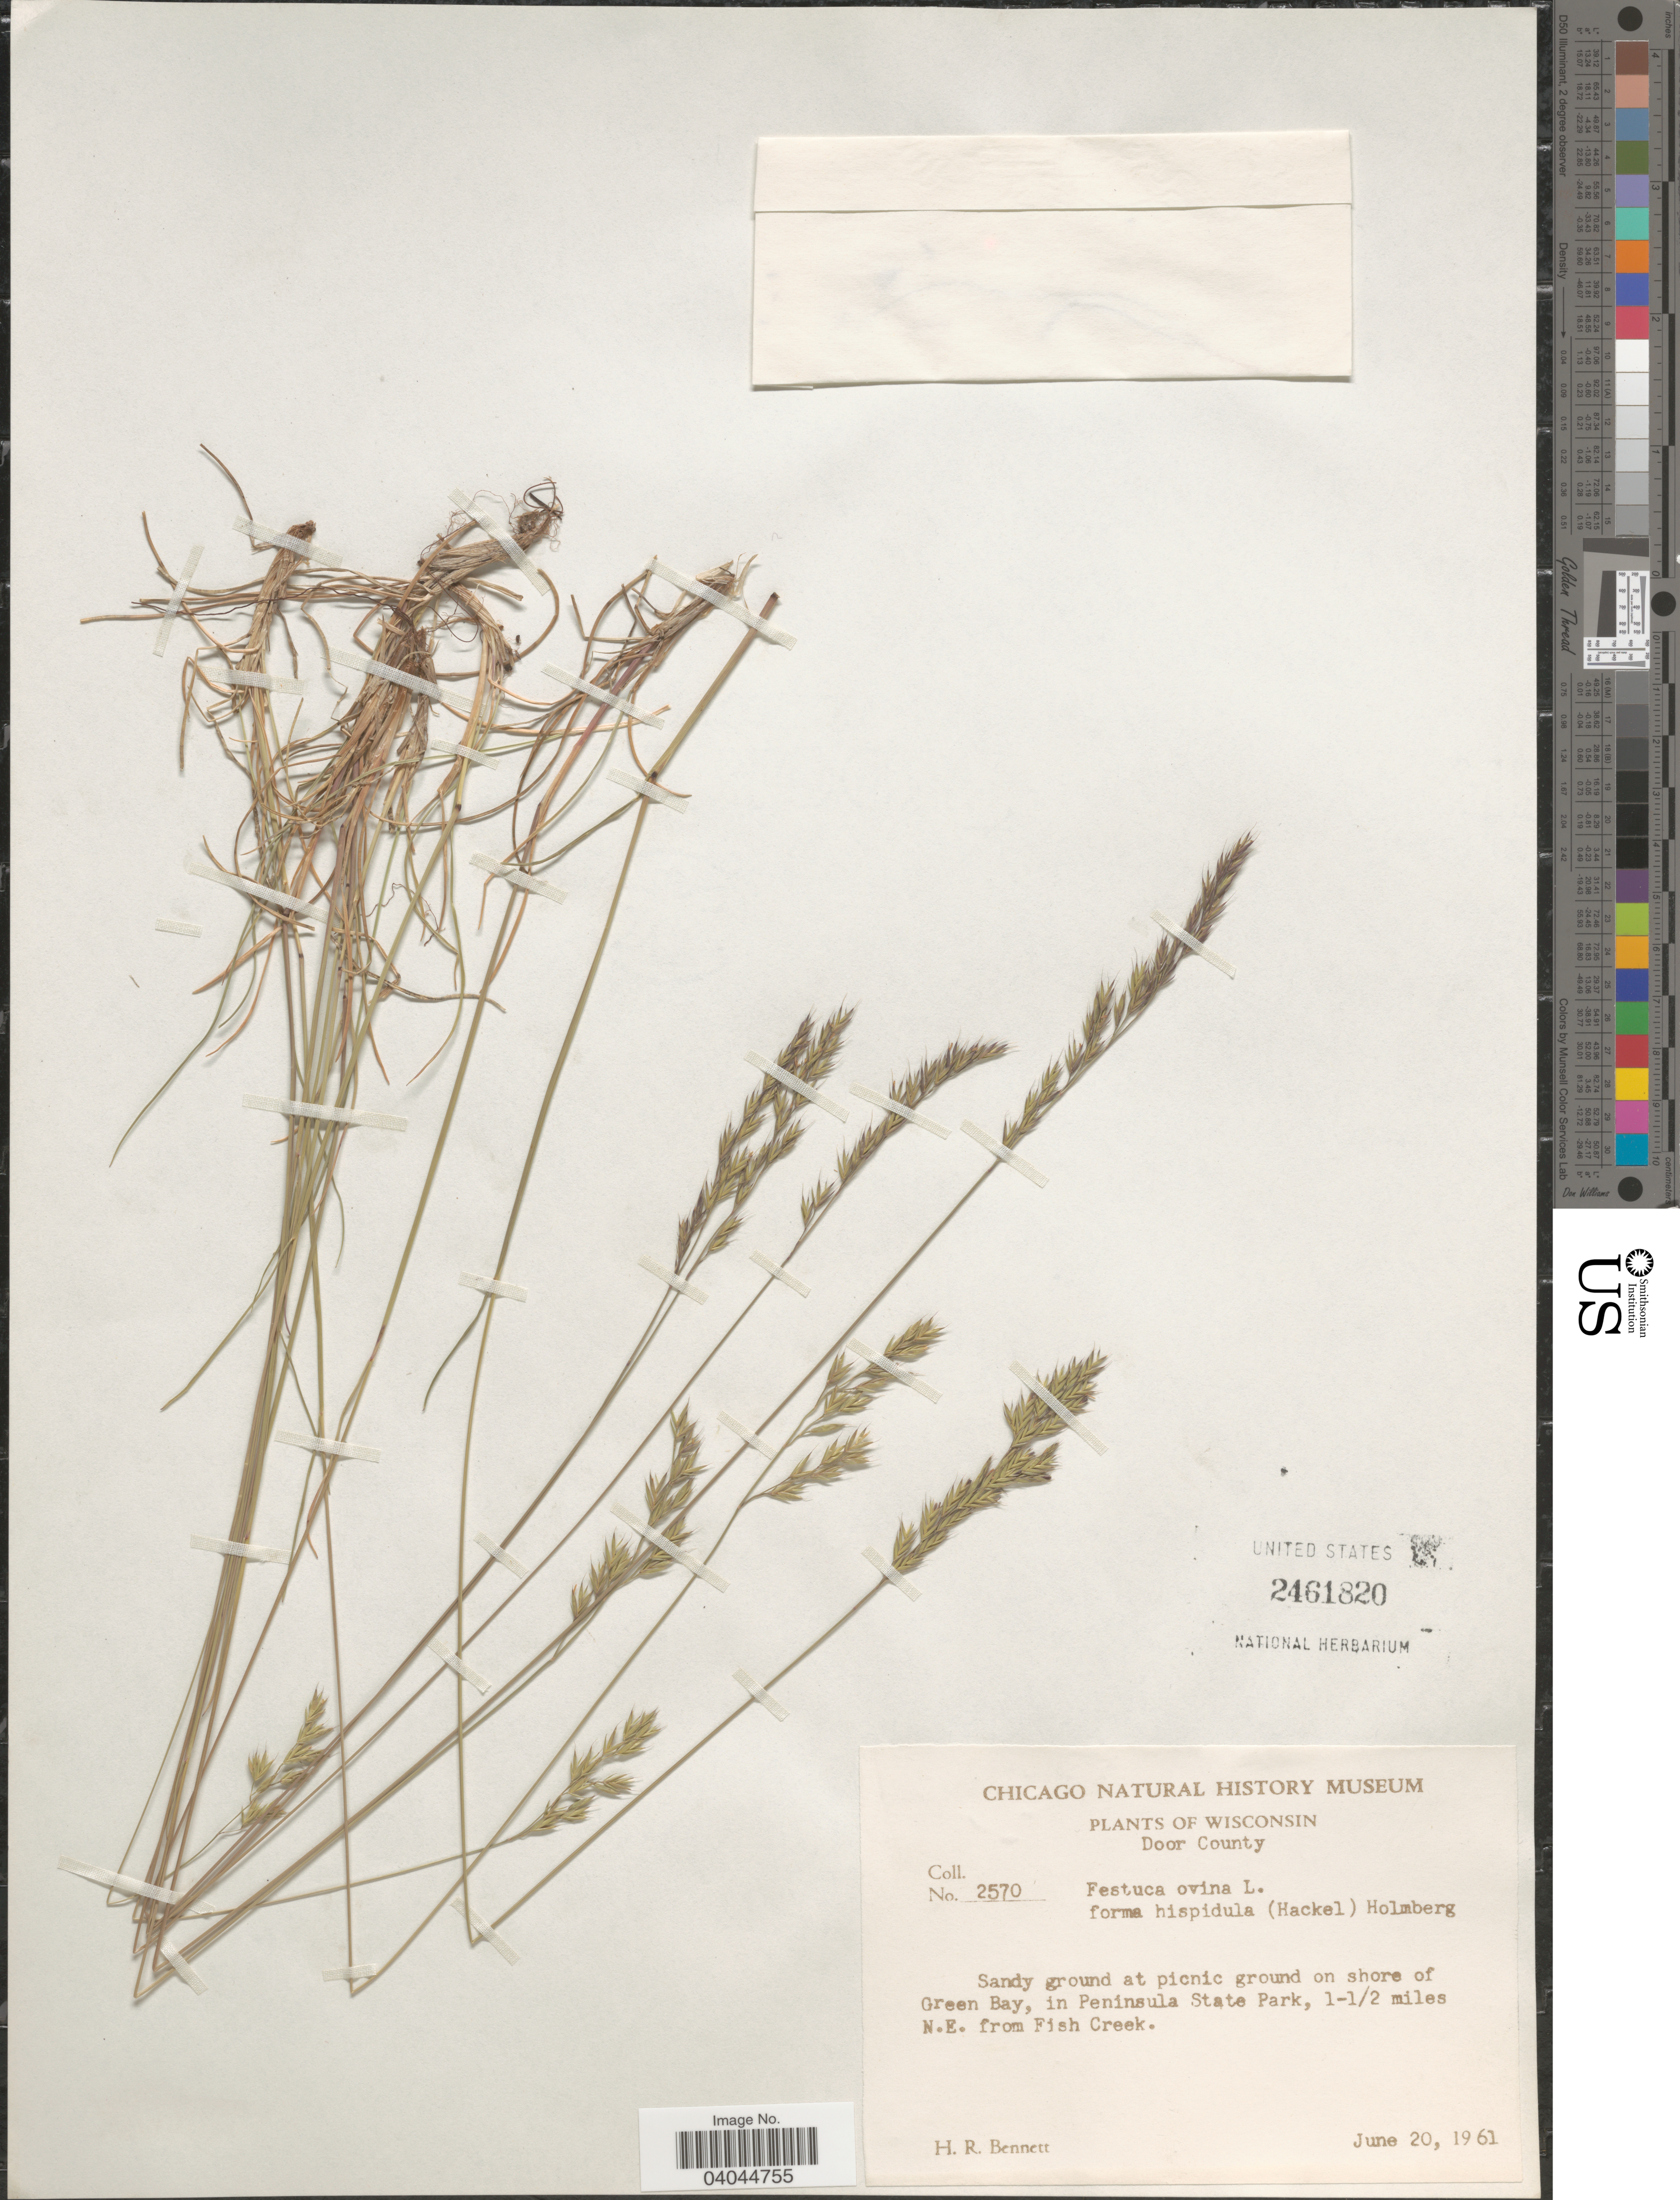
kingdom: Plantae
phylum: Tracheophyta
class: Liliopsida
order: Poales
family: Poaceae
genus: Festuca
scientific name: Festuca ovina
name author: L.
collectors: H. R. Bennett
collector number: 2570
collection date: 1961-06-20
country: United States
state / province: Wisconsin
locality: Door County. Sandy ground at picnic ground on shore of Green Bay, in Peninsula State Park, 1-1/2 miles N.E. from Fish Creek.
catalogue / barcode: US 2461820